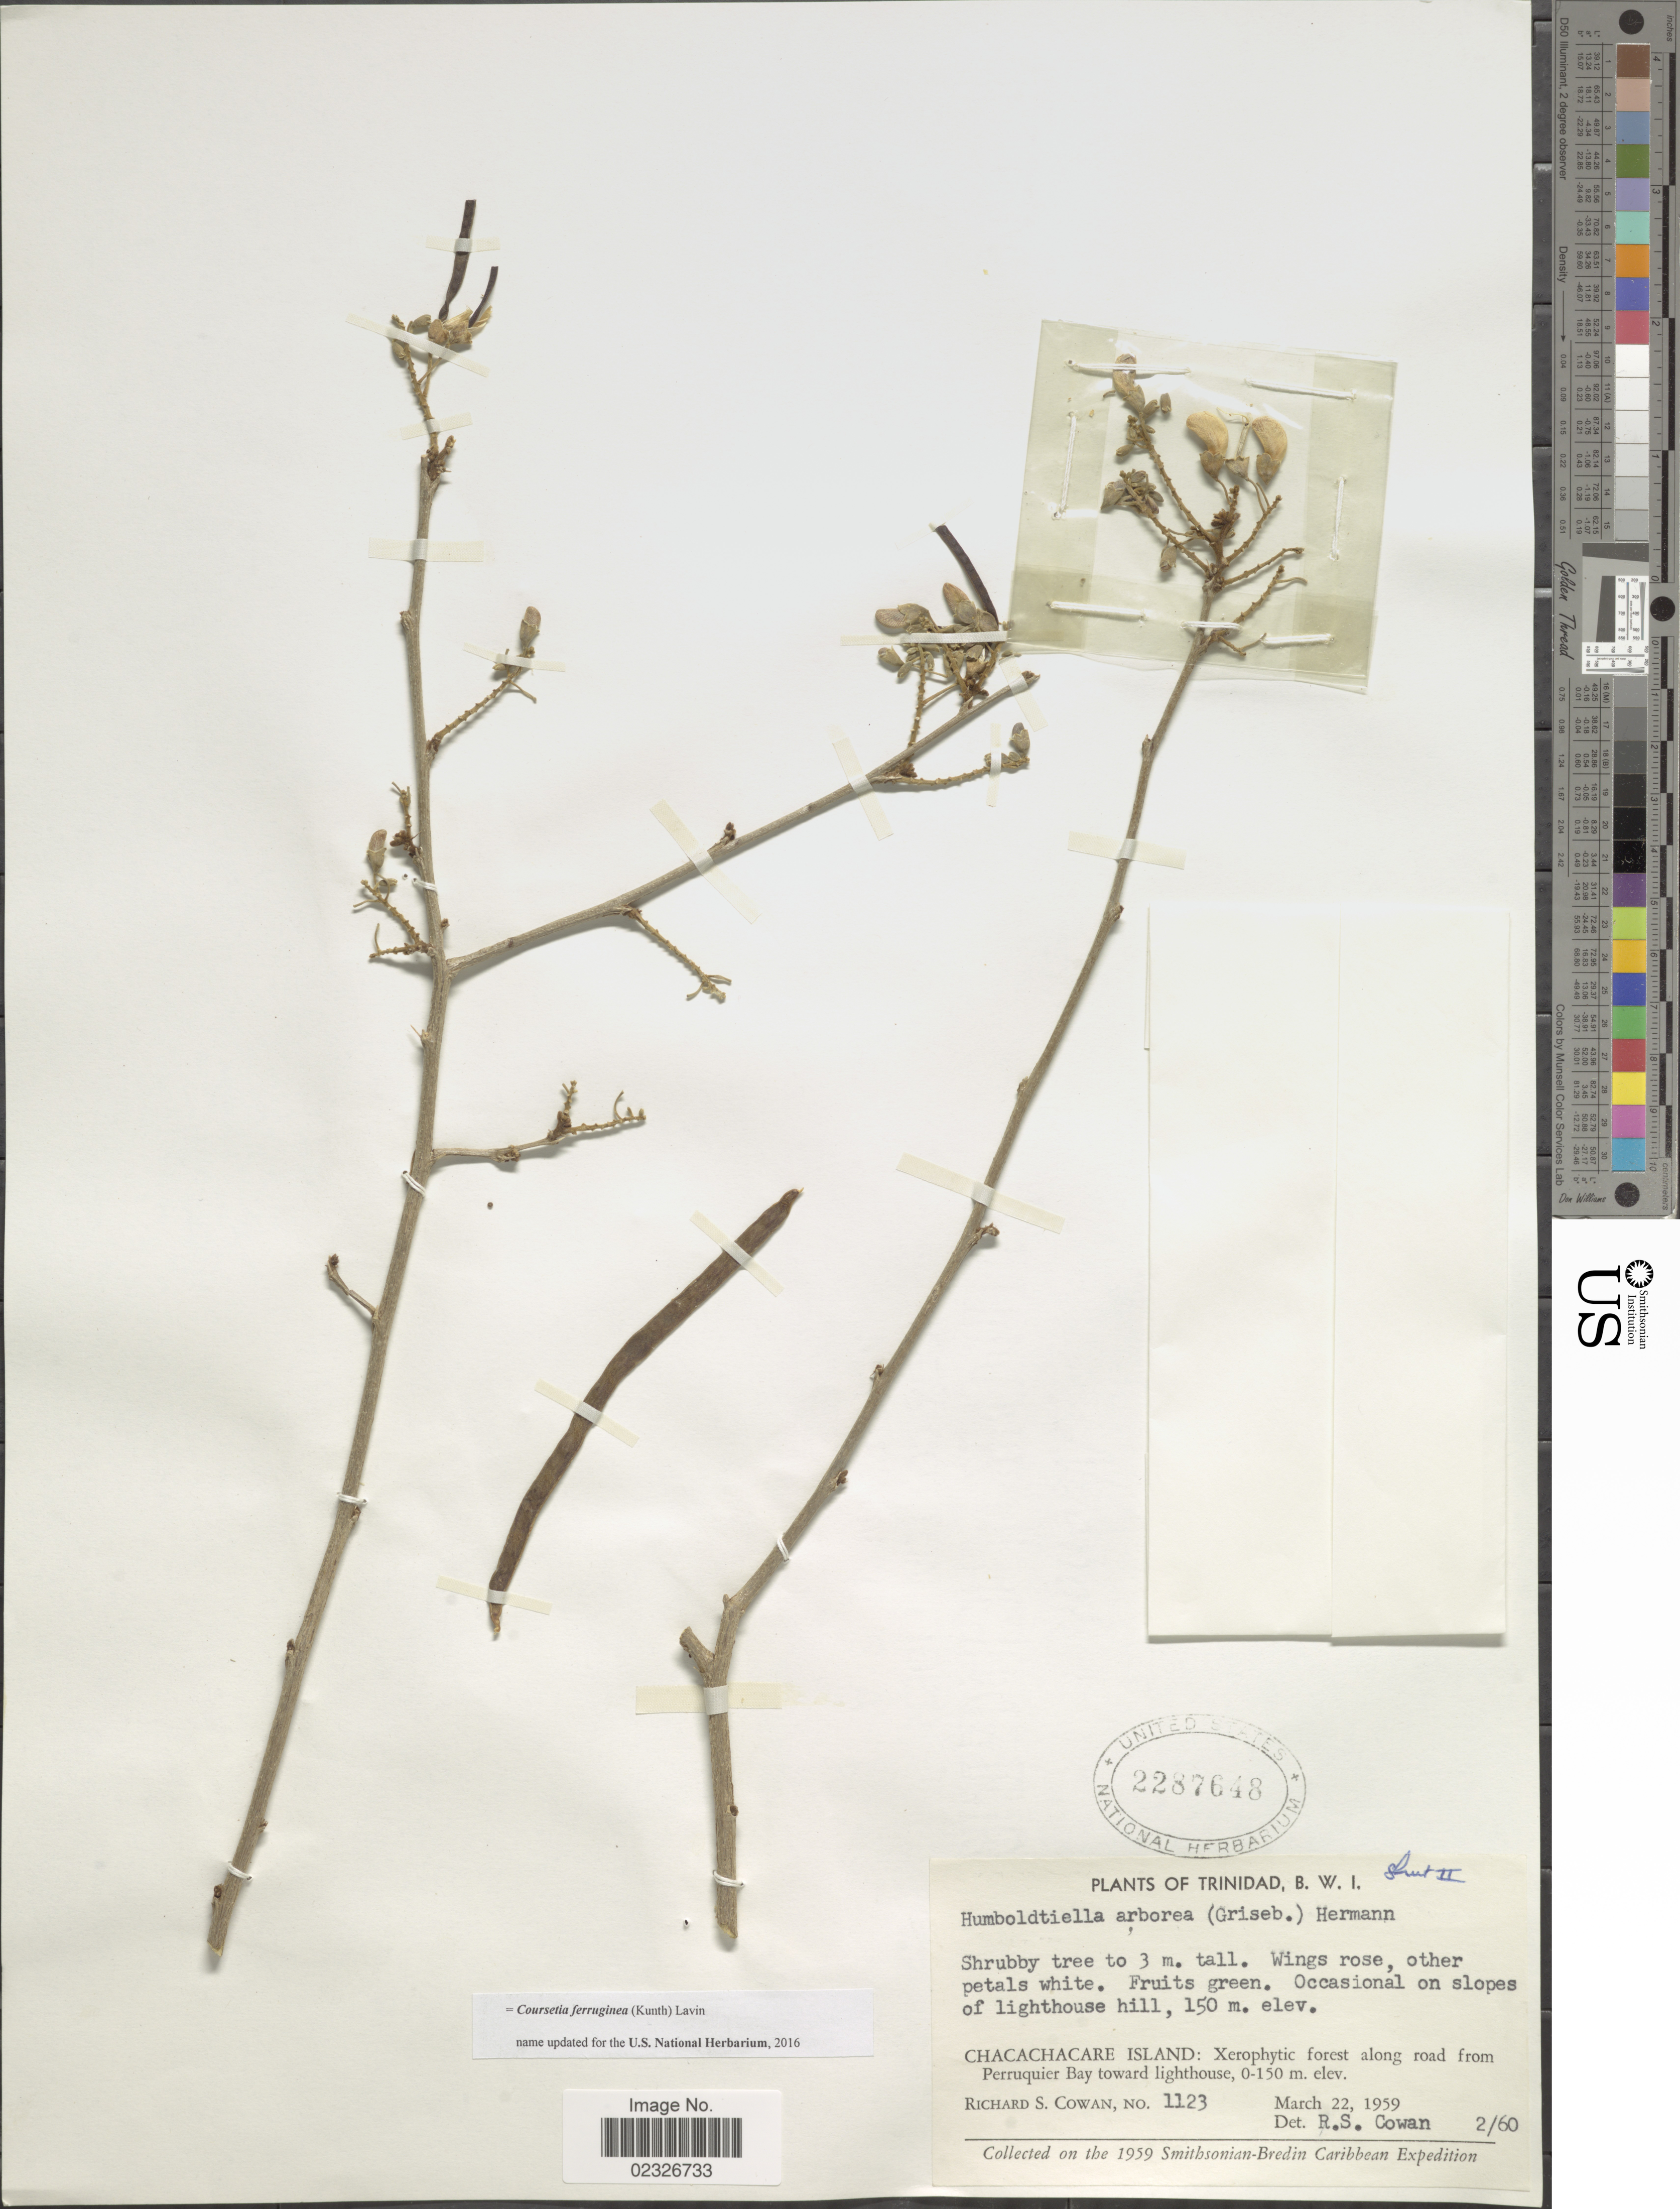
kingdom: Plantae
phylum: Tracheophyta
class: Magnoliopsida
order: Fabales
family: Fabaceae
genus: Coursetia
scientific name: Coursetia ferruginea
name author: (Kunth) Lavin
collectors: R. S. Cowan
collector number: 1123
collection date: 1959-03-22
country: Trinidad and Tobago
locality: Trinidad, B.W.I. Chacachacare Island: Xerophytic forest along road from Perruquier Bay toward lighthouse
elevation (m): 0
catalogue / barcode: US 2287648